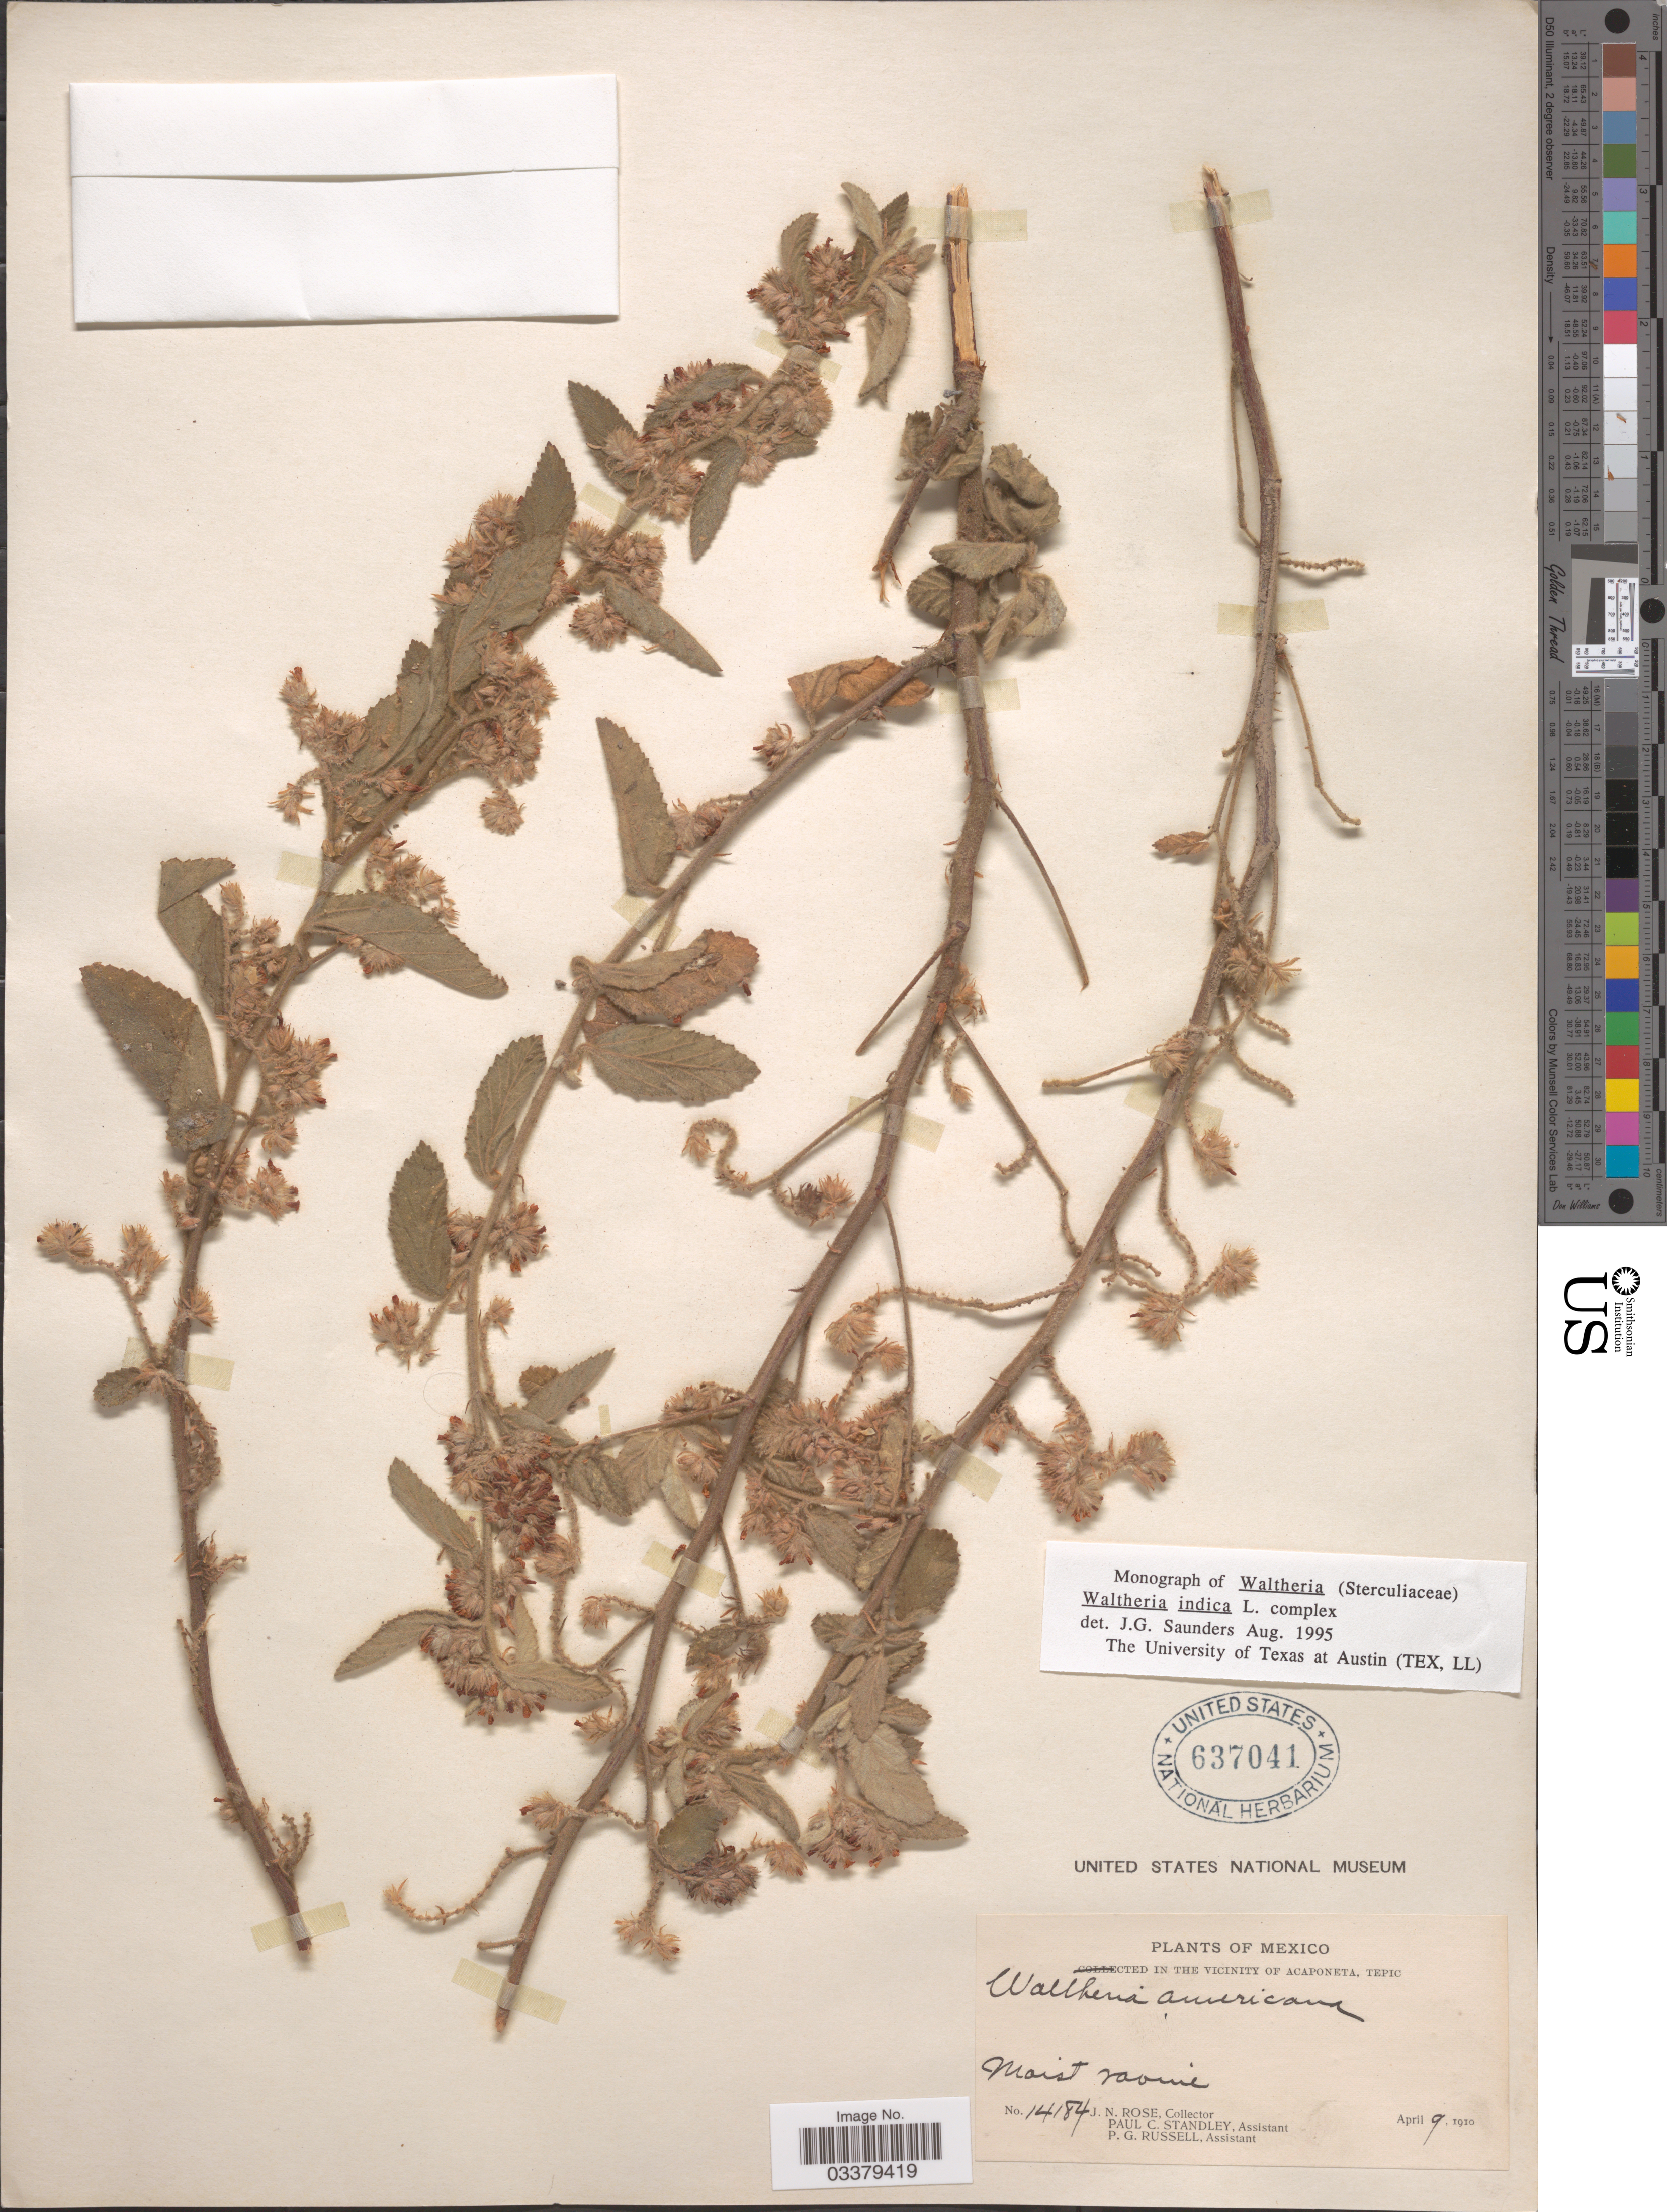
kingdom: Plantae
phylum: Tracheophyta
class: Magnoliopsida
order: Malvales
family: Malvaceae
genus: Waltheria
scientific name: Waltheria indica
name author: L.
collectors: J. N. Rose, P. C. Standley & P. G. Russell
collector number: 14184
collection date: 1910-04-09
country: Mexico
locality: In the Vicinity of Acaponeta, Tepic.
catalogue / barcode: US 637041